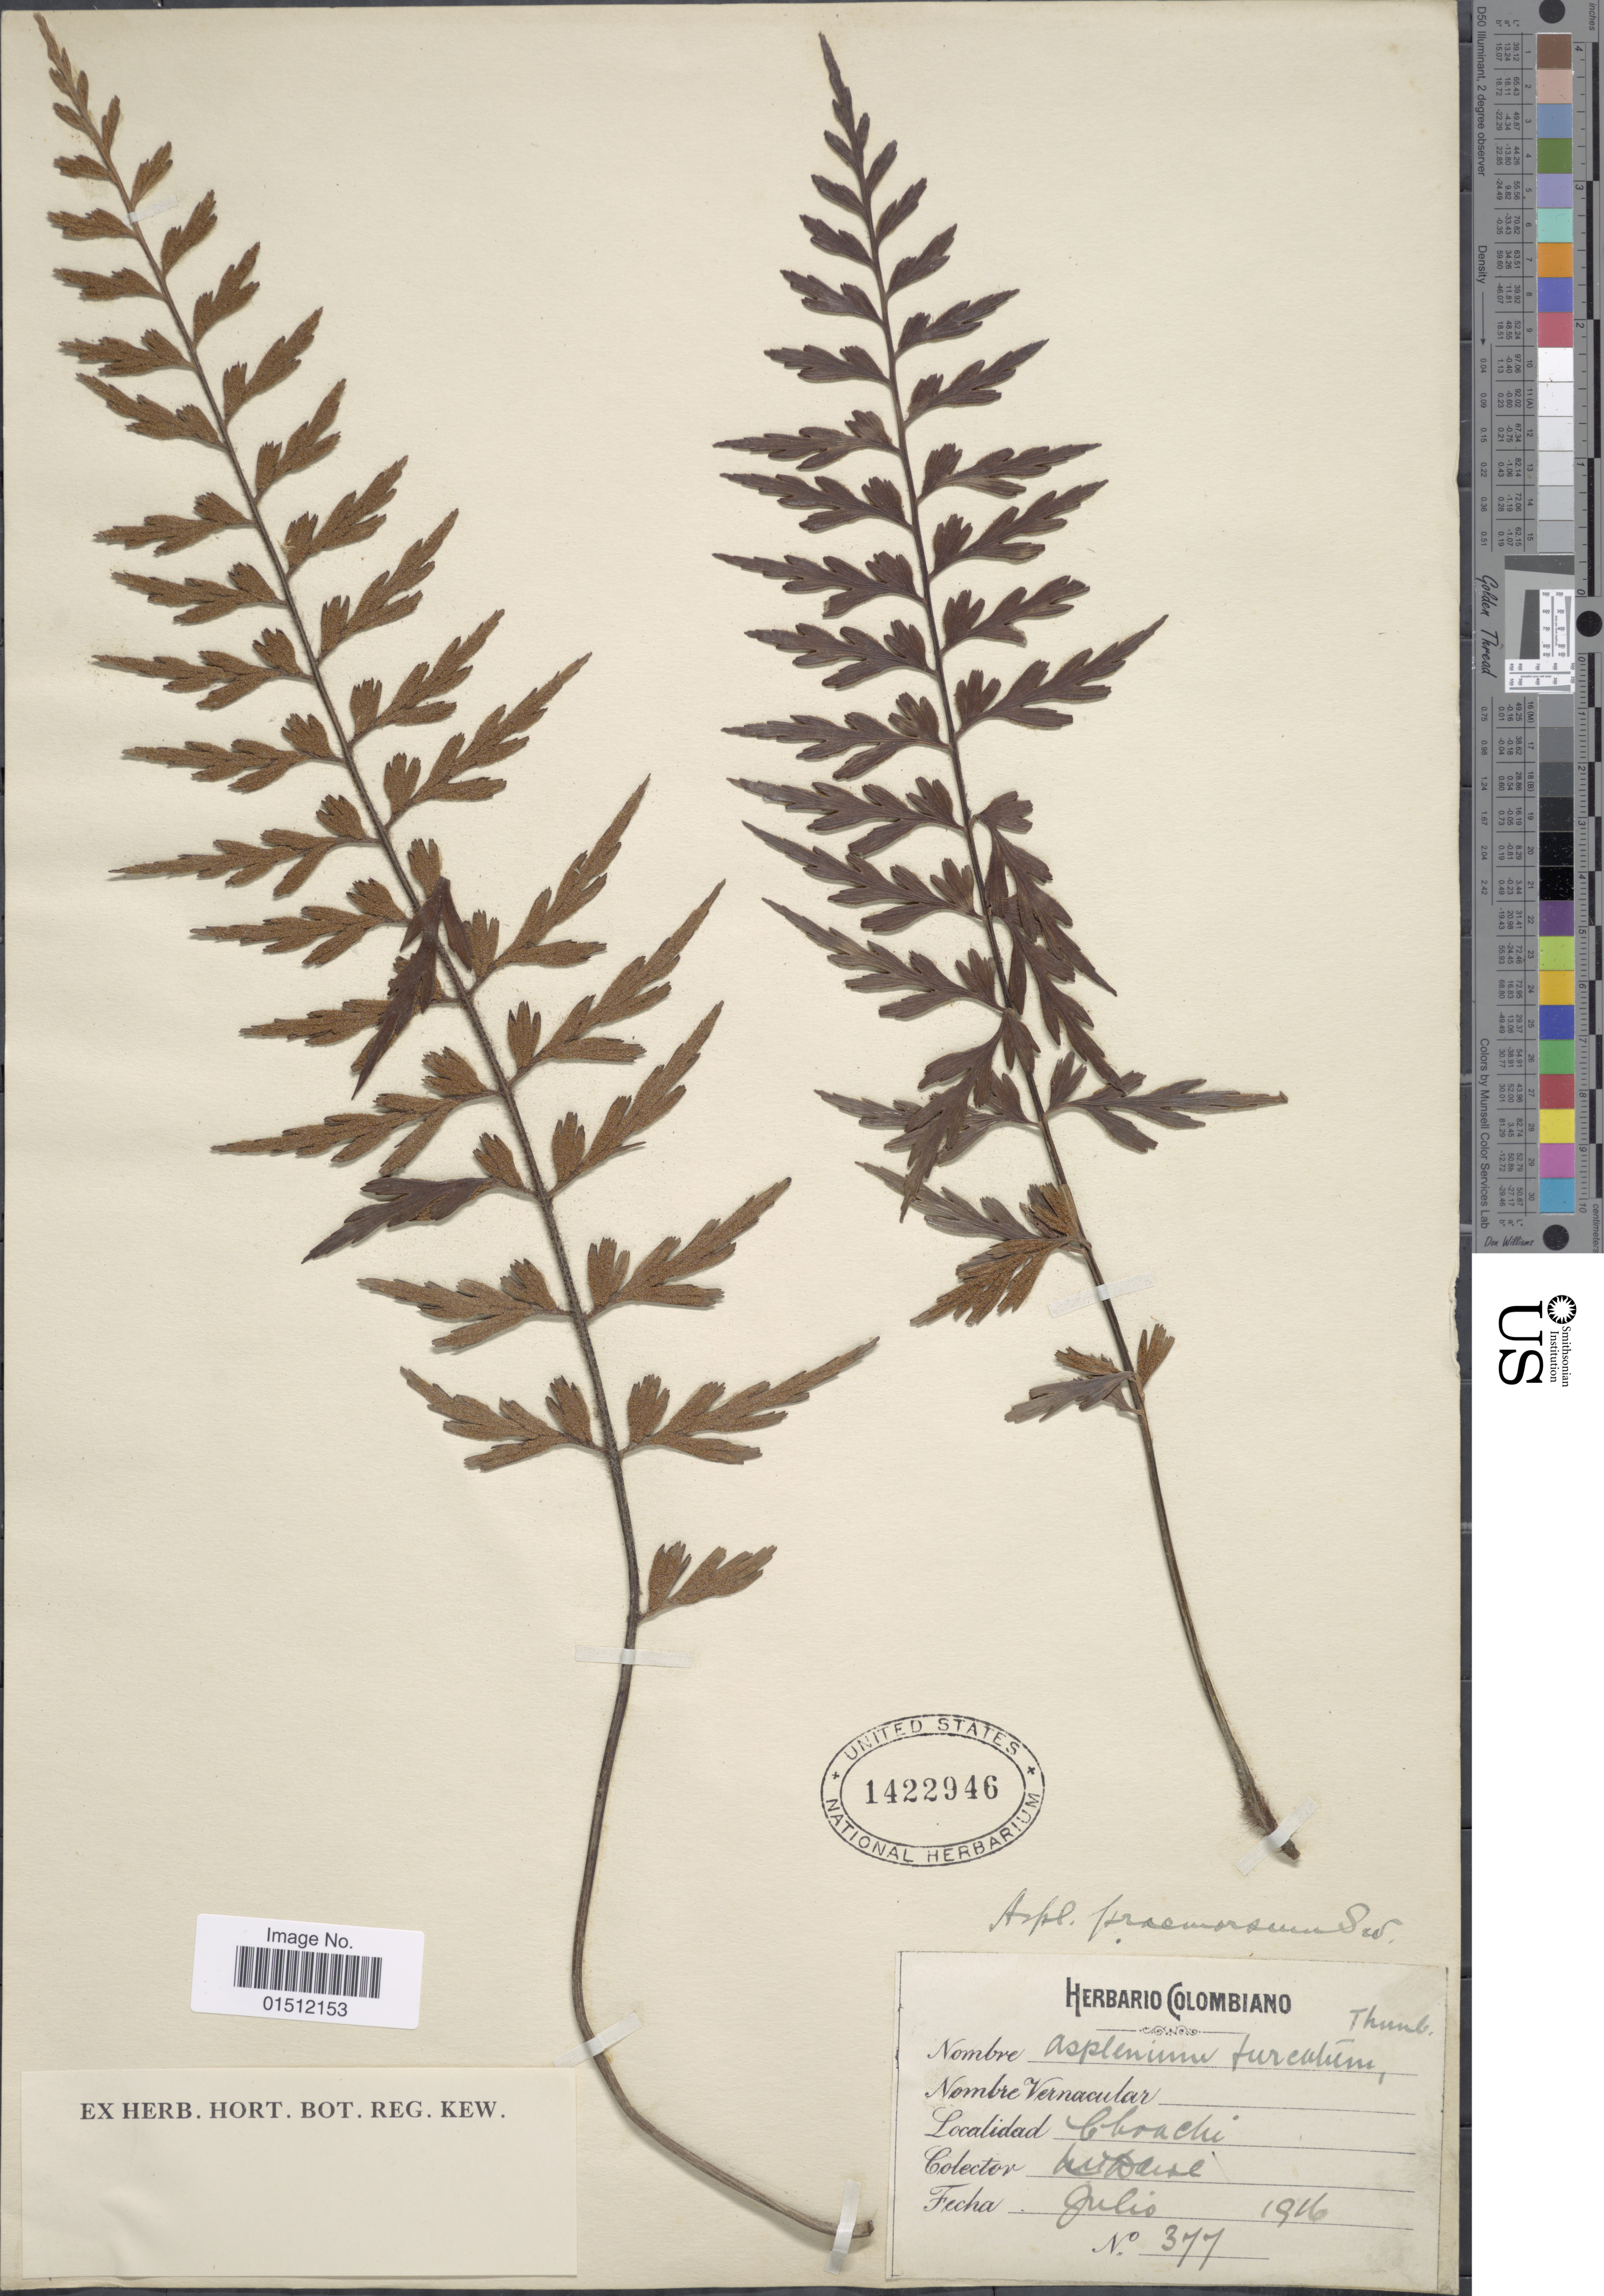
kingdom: Plantae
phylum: Tracheophyta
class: Polypodiopsida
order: Polypodiales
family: Aspleniaceae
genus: Asplenium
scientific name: Asplenium praemorsum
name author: Sw.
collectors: M. T. Dawe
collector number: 377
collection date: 1916-07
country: Colombia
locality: Choachi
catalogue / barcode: US 1422946